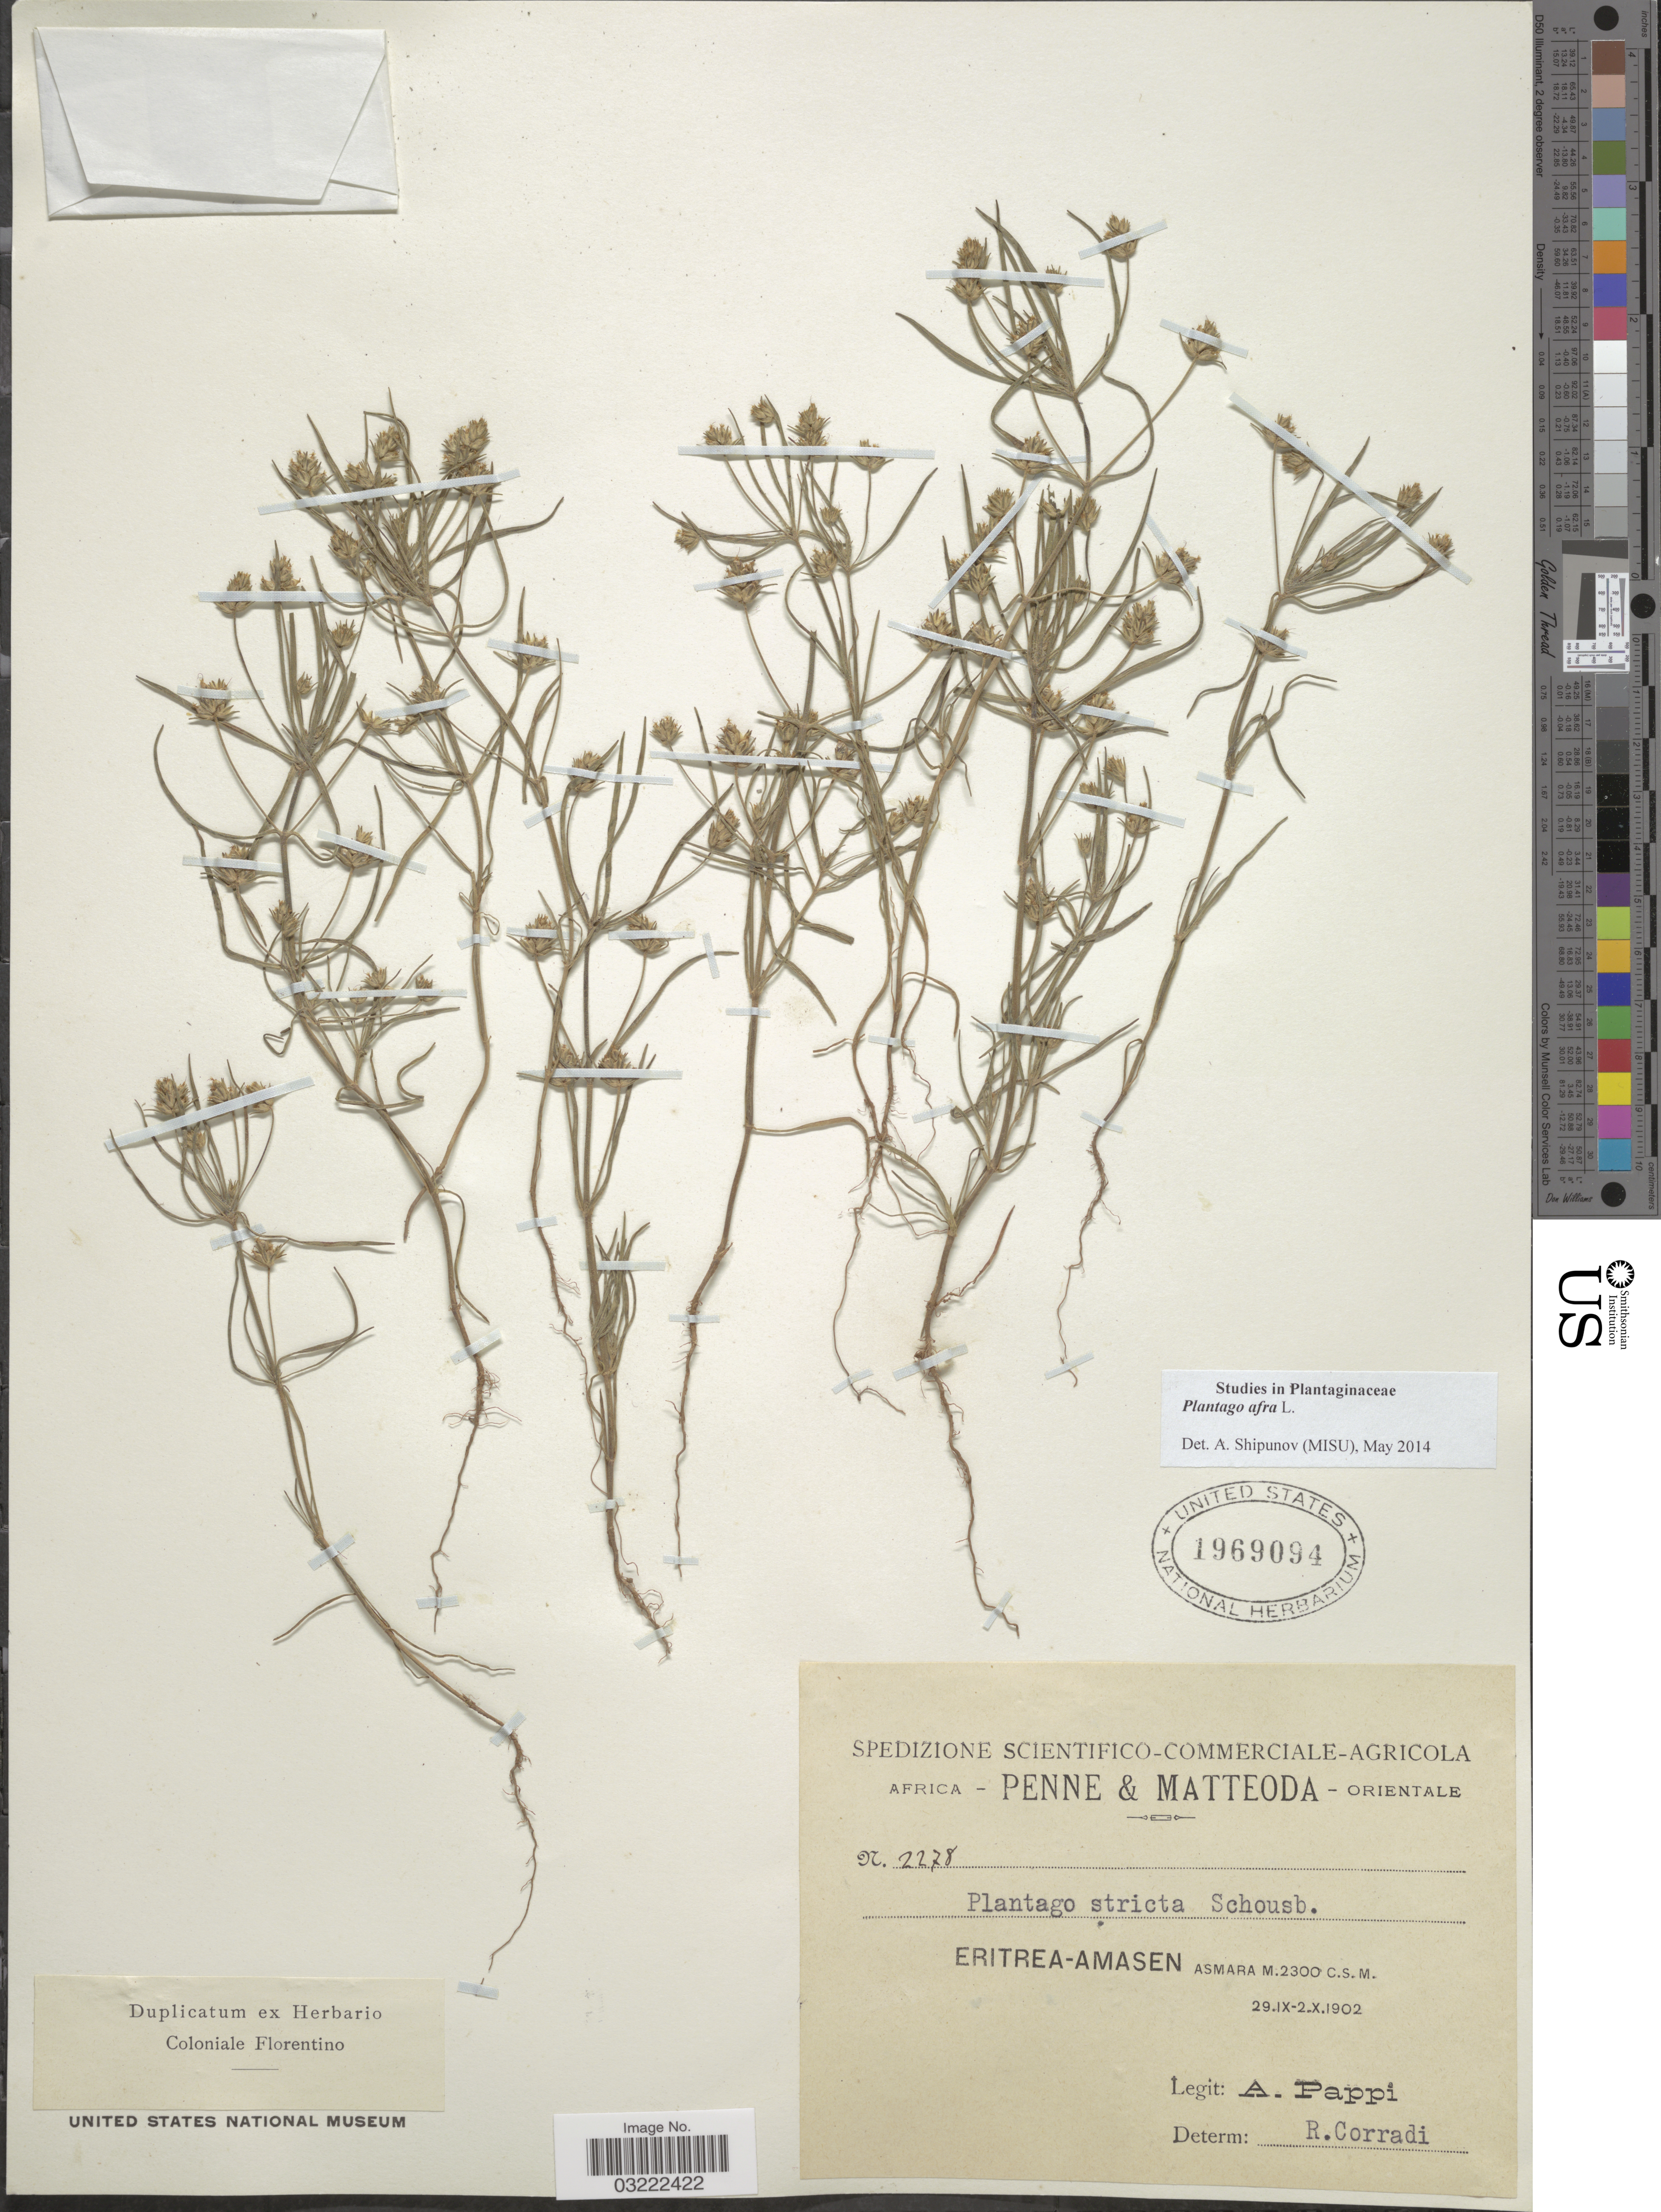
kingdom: Plantae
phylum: Tracheophyta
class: Magnoliopsida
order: Lamiales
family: Plantaginaceae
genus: Plantago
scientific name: Plantago afra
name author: L.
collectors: A. Pappi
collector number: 2278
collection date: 1902-09-29/1902-10-02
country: Eritrea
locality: Penne & Matteoda - Orientale, Eritrea-Amasen, Asmara.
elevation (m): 2300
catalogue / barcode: US 1969094